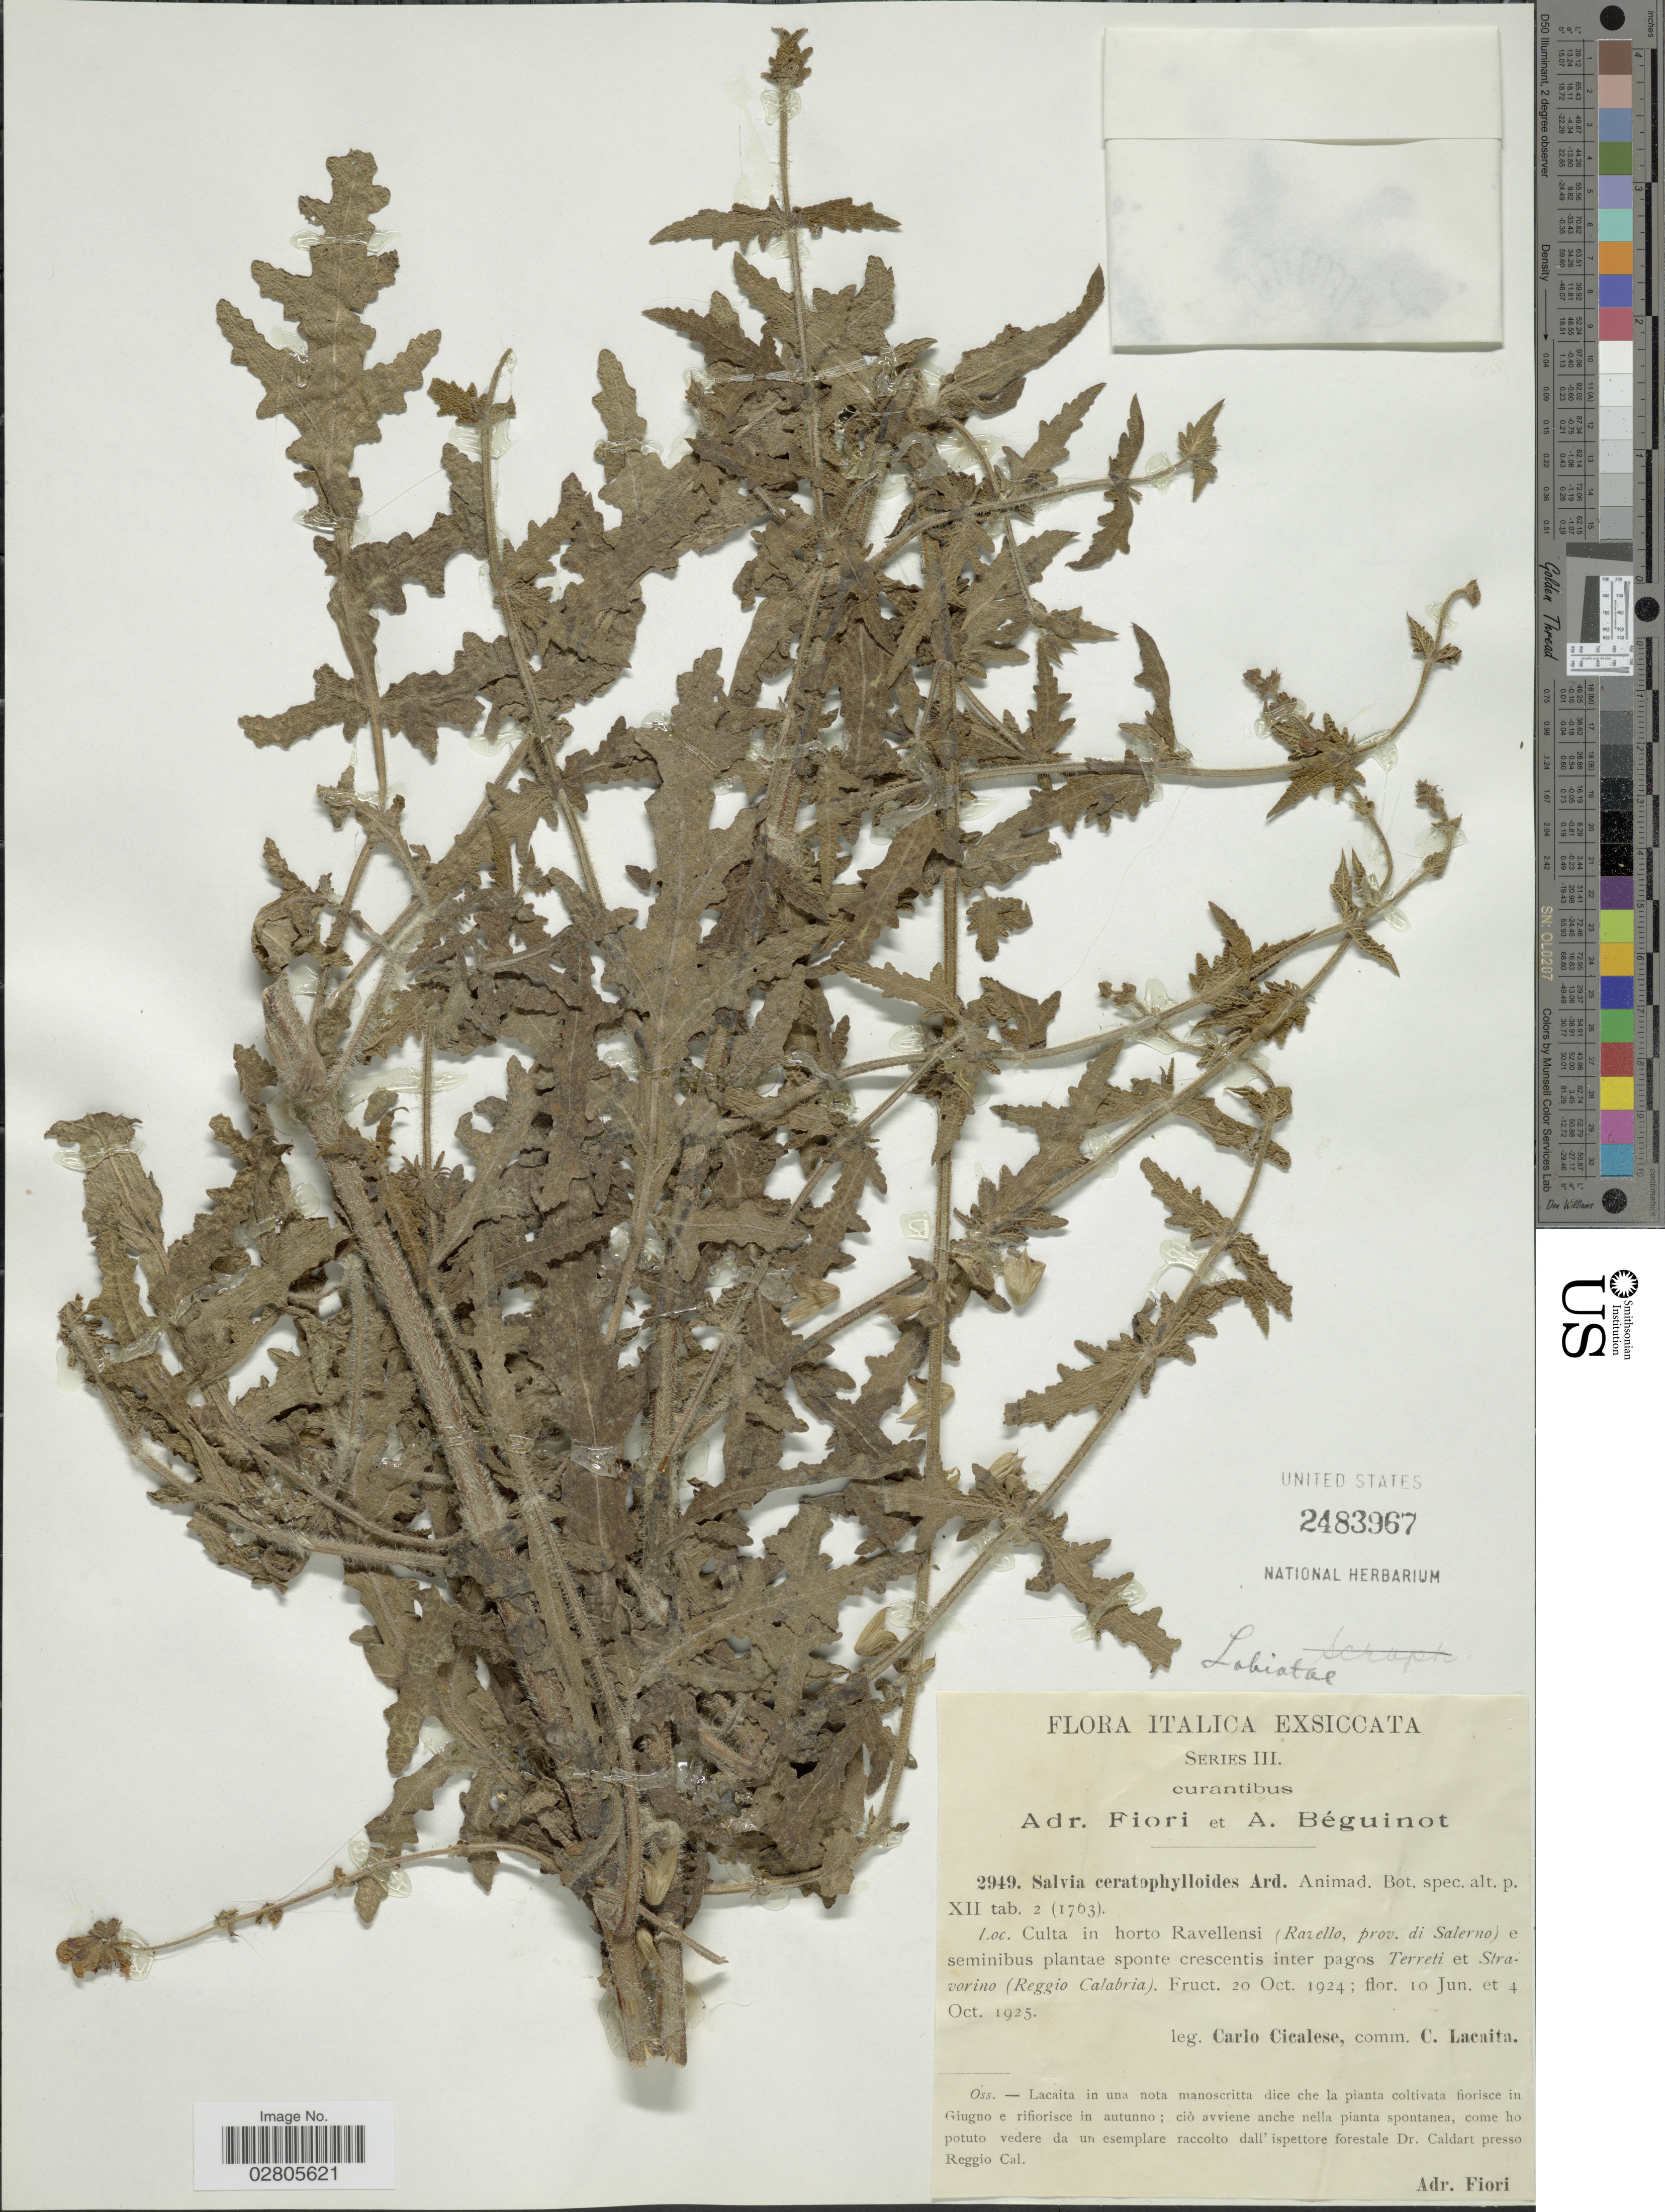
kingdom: Plantae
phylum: Tracheophyta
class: Magnoliopsida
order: Lamiales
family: Lamiaceae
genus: Salvia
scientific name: Salvia ceratophylloides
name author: Ard.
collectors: C. Cicalese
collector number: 2949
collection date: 1924-10-20/1925-10-04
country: Italy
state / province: Calabria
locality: Culta in horto Ravellensi (Ravello, prov. di Salerno) e seminibus plantae sponte crescentis inter pagos Terreti et Stravorino (Reggio Calabria).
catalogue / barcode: US 2483967